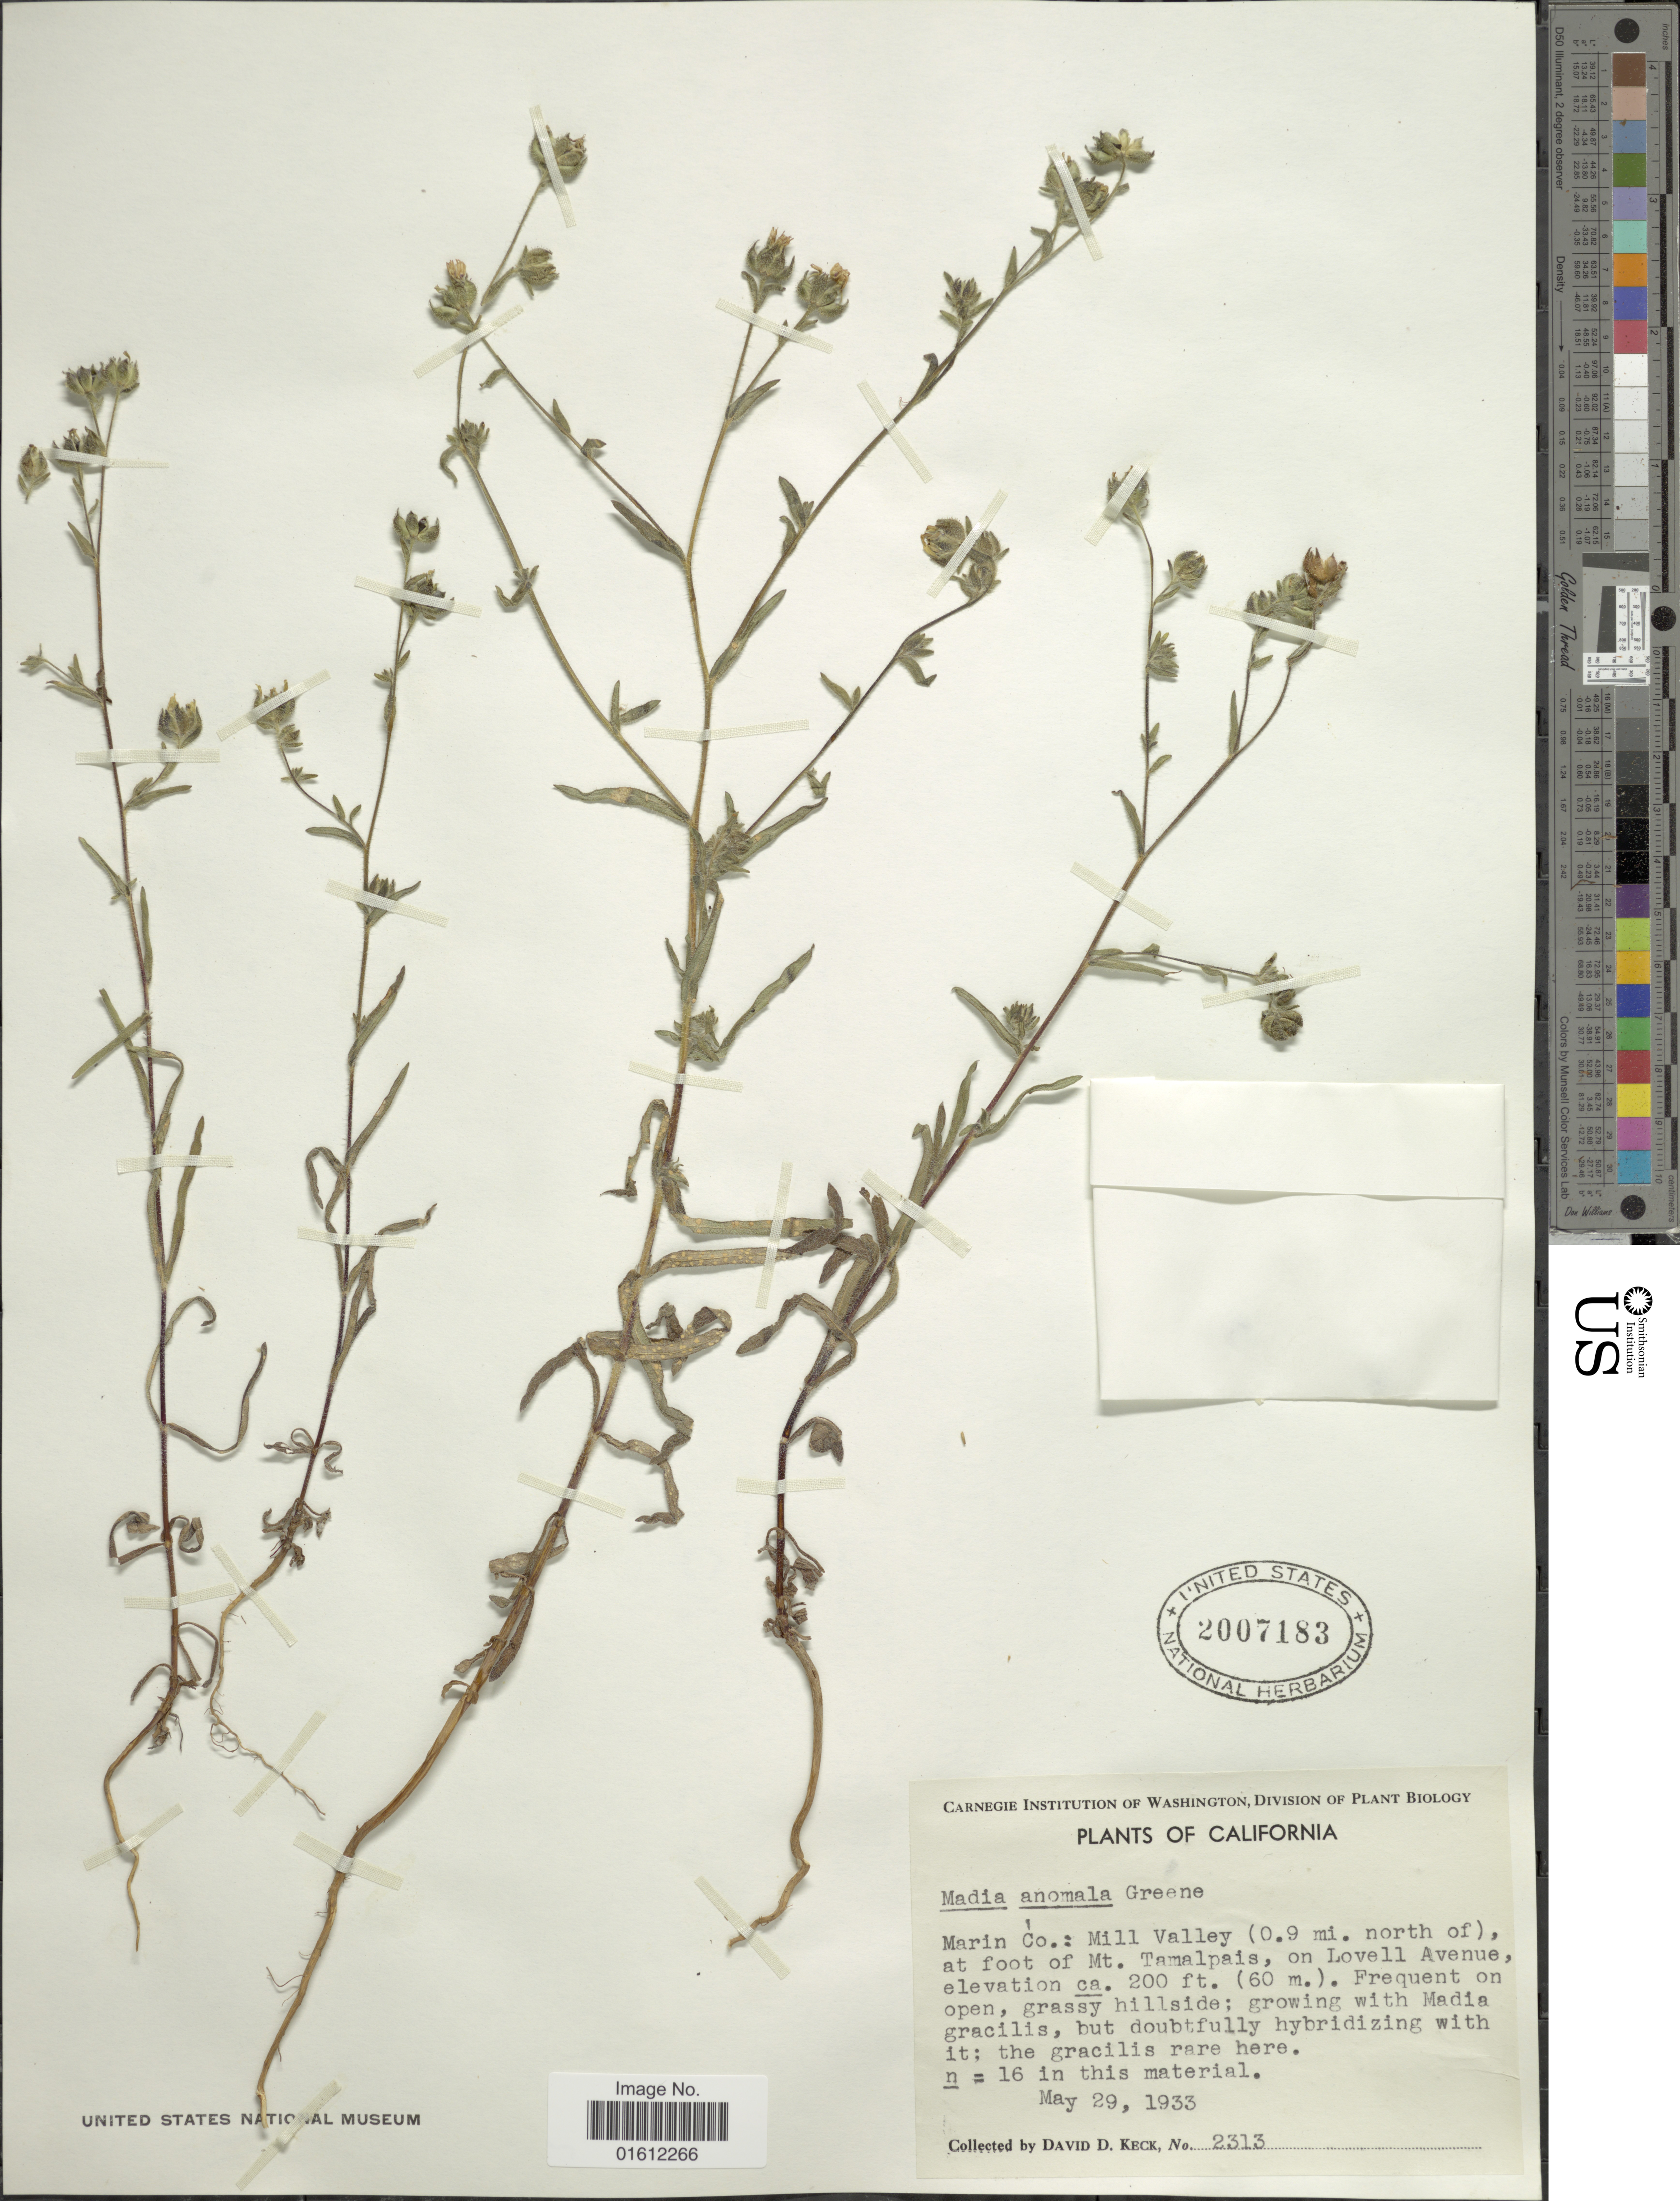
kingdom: Plantae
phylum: Tracheophyta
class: Magnoliopsida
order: Asterales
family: Asteraceae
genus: Madia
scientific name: Madia anomala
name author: Greene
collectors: D. D. Keck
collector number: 2313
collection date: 1933-05-29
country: United States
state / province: California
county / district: Marin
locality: Marin Co: Mill Valley (0.9 mi. north of) at foot of Mt Tamalpais, on Lovell Avenue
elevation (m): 61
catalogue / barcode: US 2007183